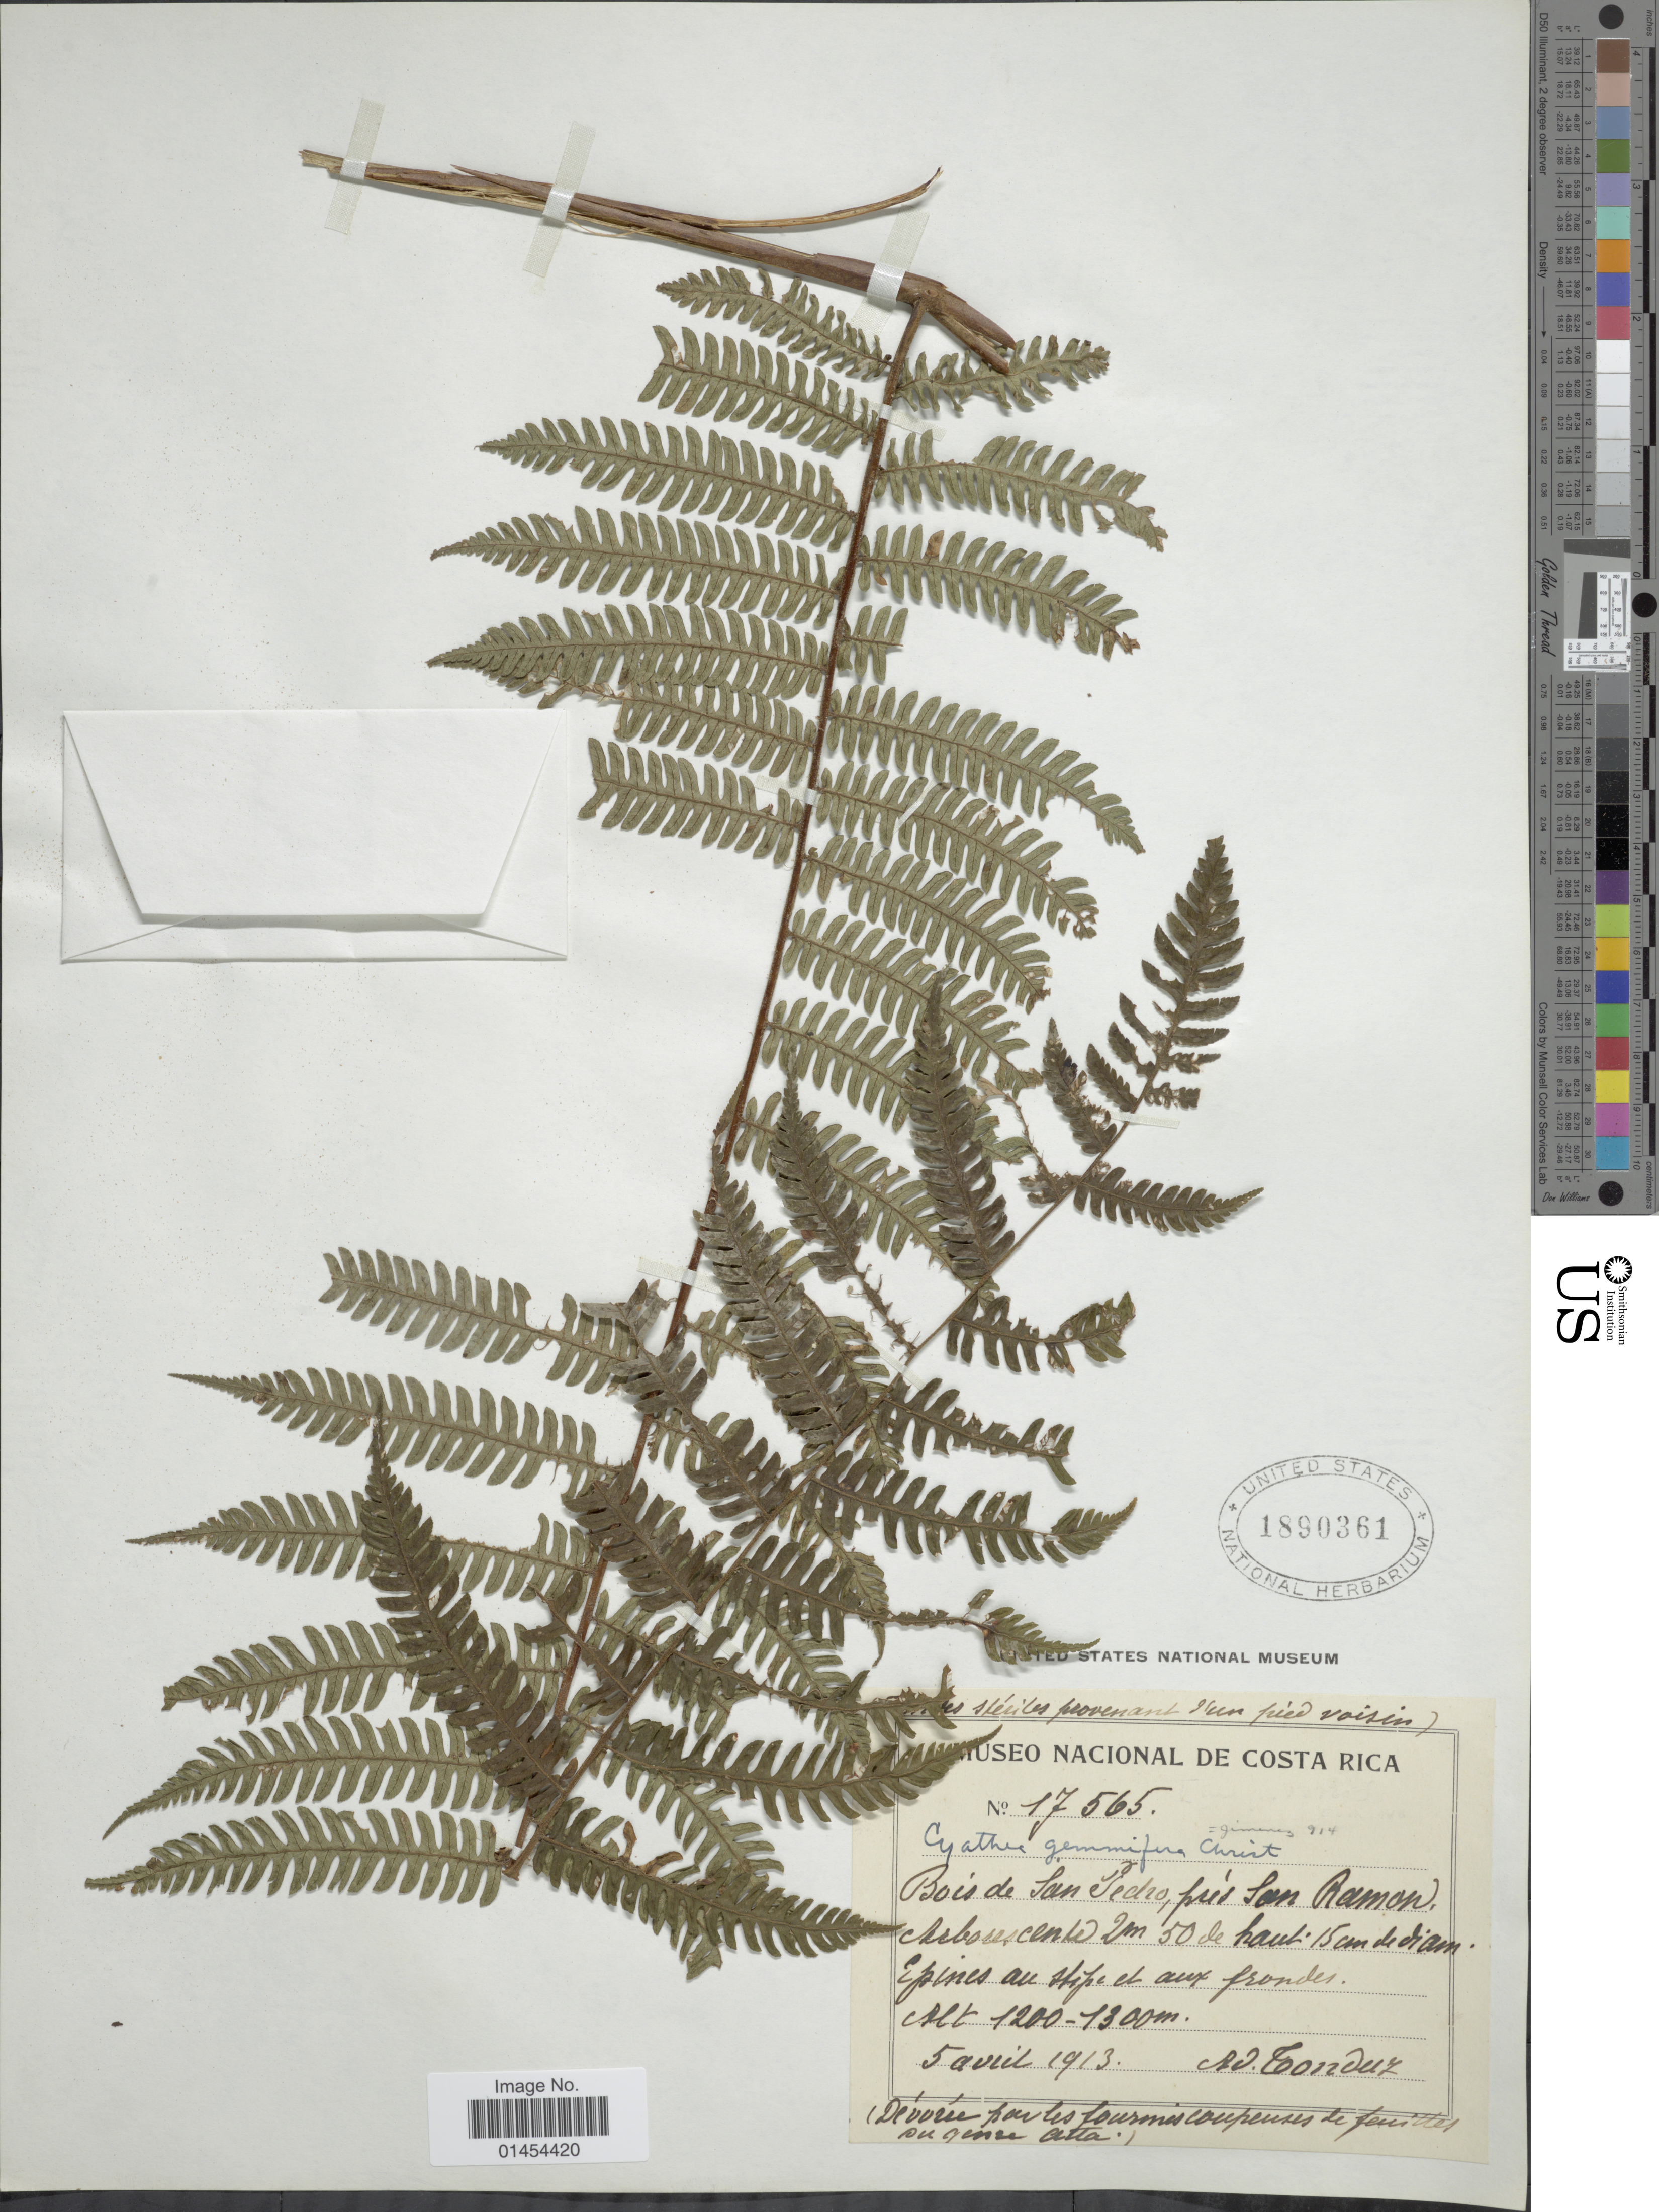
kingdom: Plantae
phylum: Tracheophyta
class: Polypodiopsida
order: Cyatheales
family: Cyatheaceae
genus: Alsophila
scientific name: Alsophila firma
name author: (Baker) D.S. Conant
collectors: A. Tonduz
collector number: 17565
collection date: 1913-04-05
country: Costa Rica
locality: Bois de San Pedro, près San Ramon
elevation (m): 1200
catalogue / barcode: US 1890361